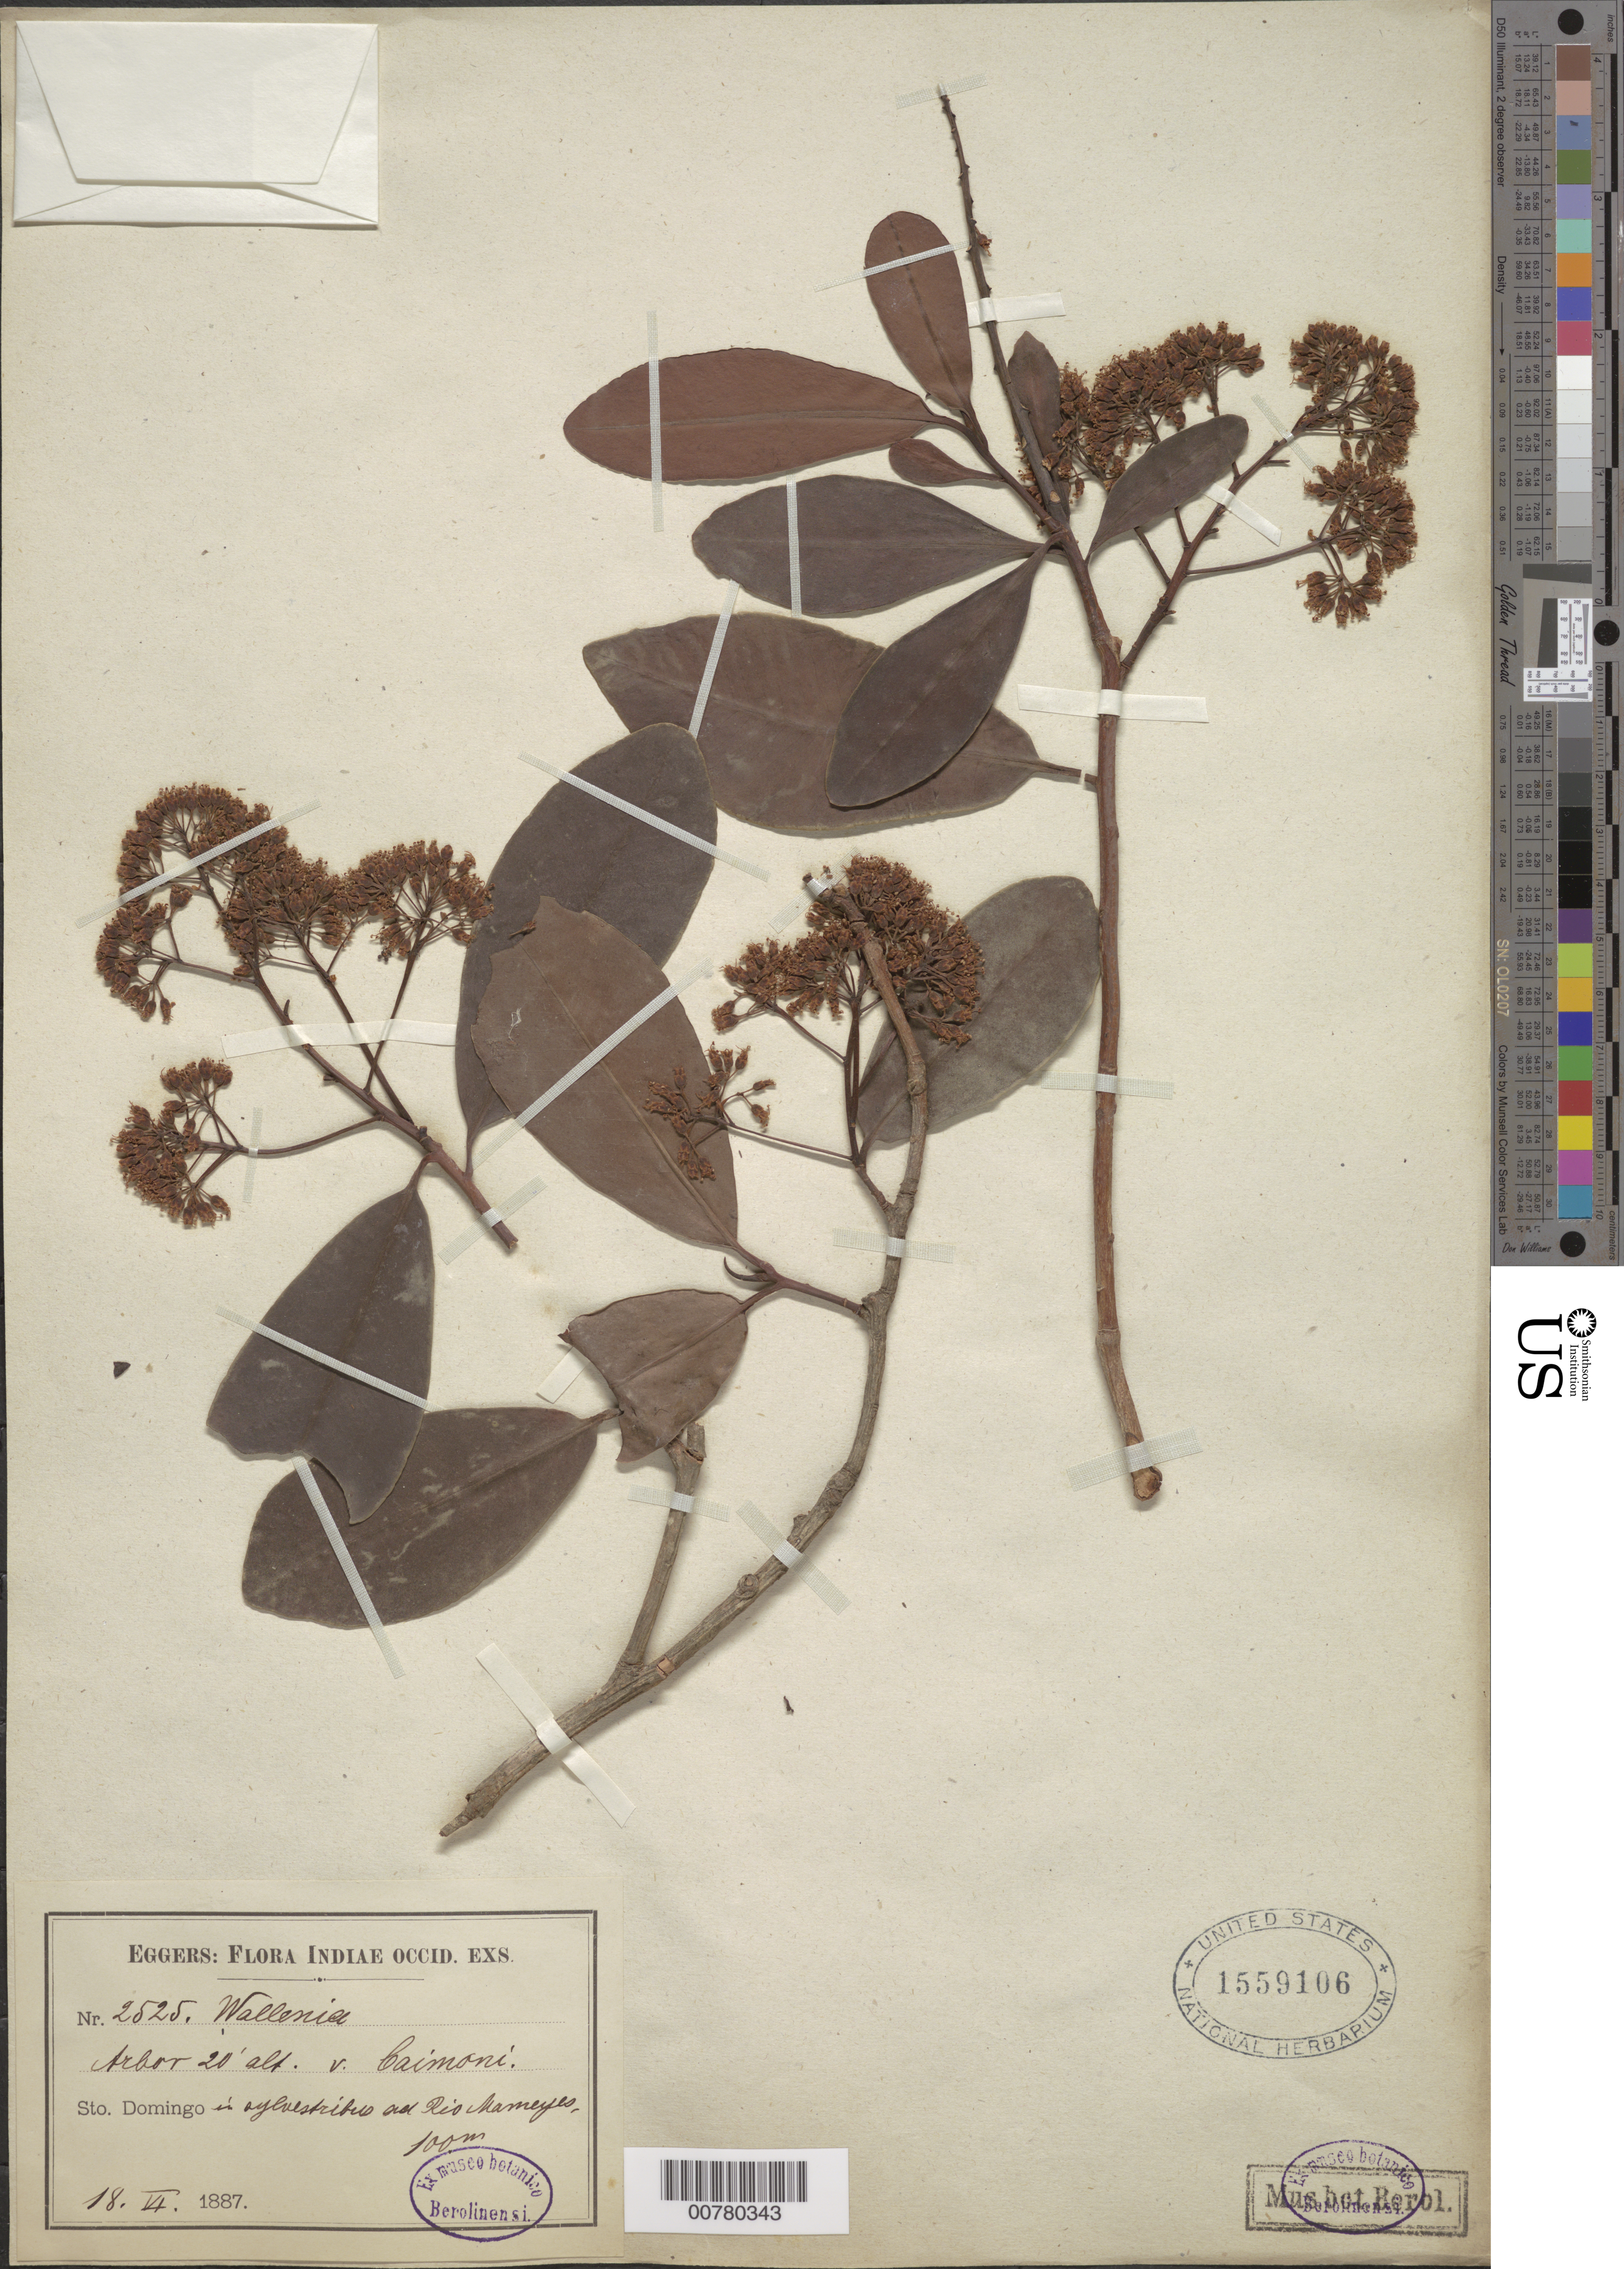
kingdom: Plantae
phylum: Tracheophyta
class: Magnoliopsida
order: Ericales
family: Primulaceae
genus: Wallenia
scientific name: Wallenia sp.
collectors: H. F. A. von Eggers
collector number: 2525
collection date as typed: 18 Jun 1887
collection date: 1887-06-18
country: Dominican Republic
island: Hispaniola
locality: Mameyes River.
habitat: In sylvestribus.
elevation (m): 100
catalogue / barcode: US 1559106